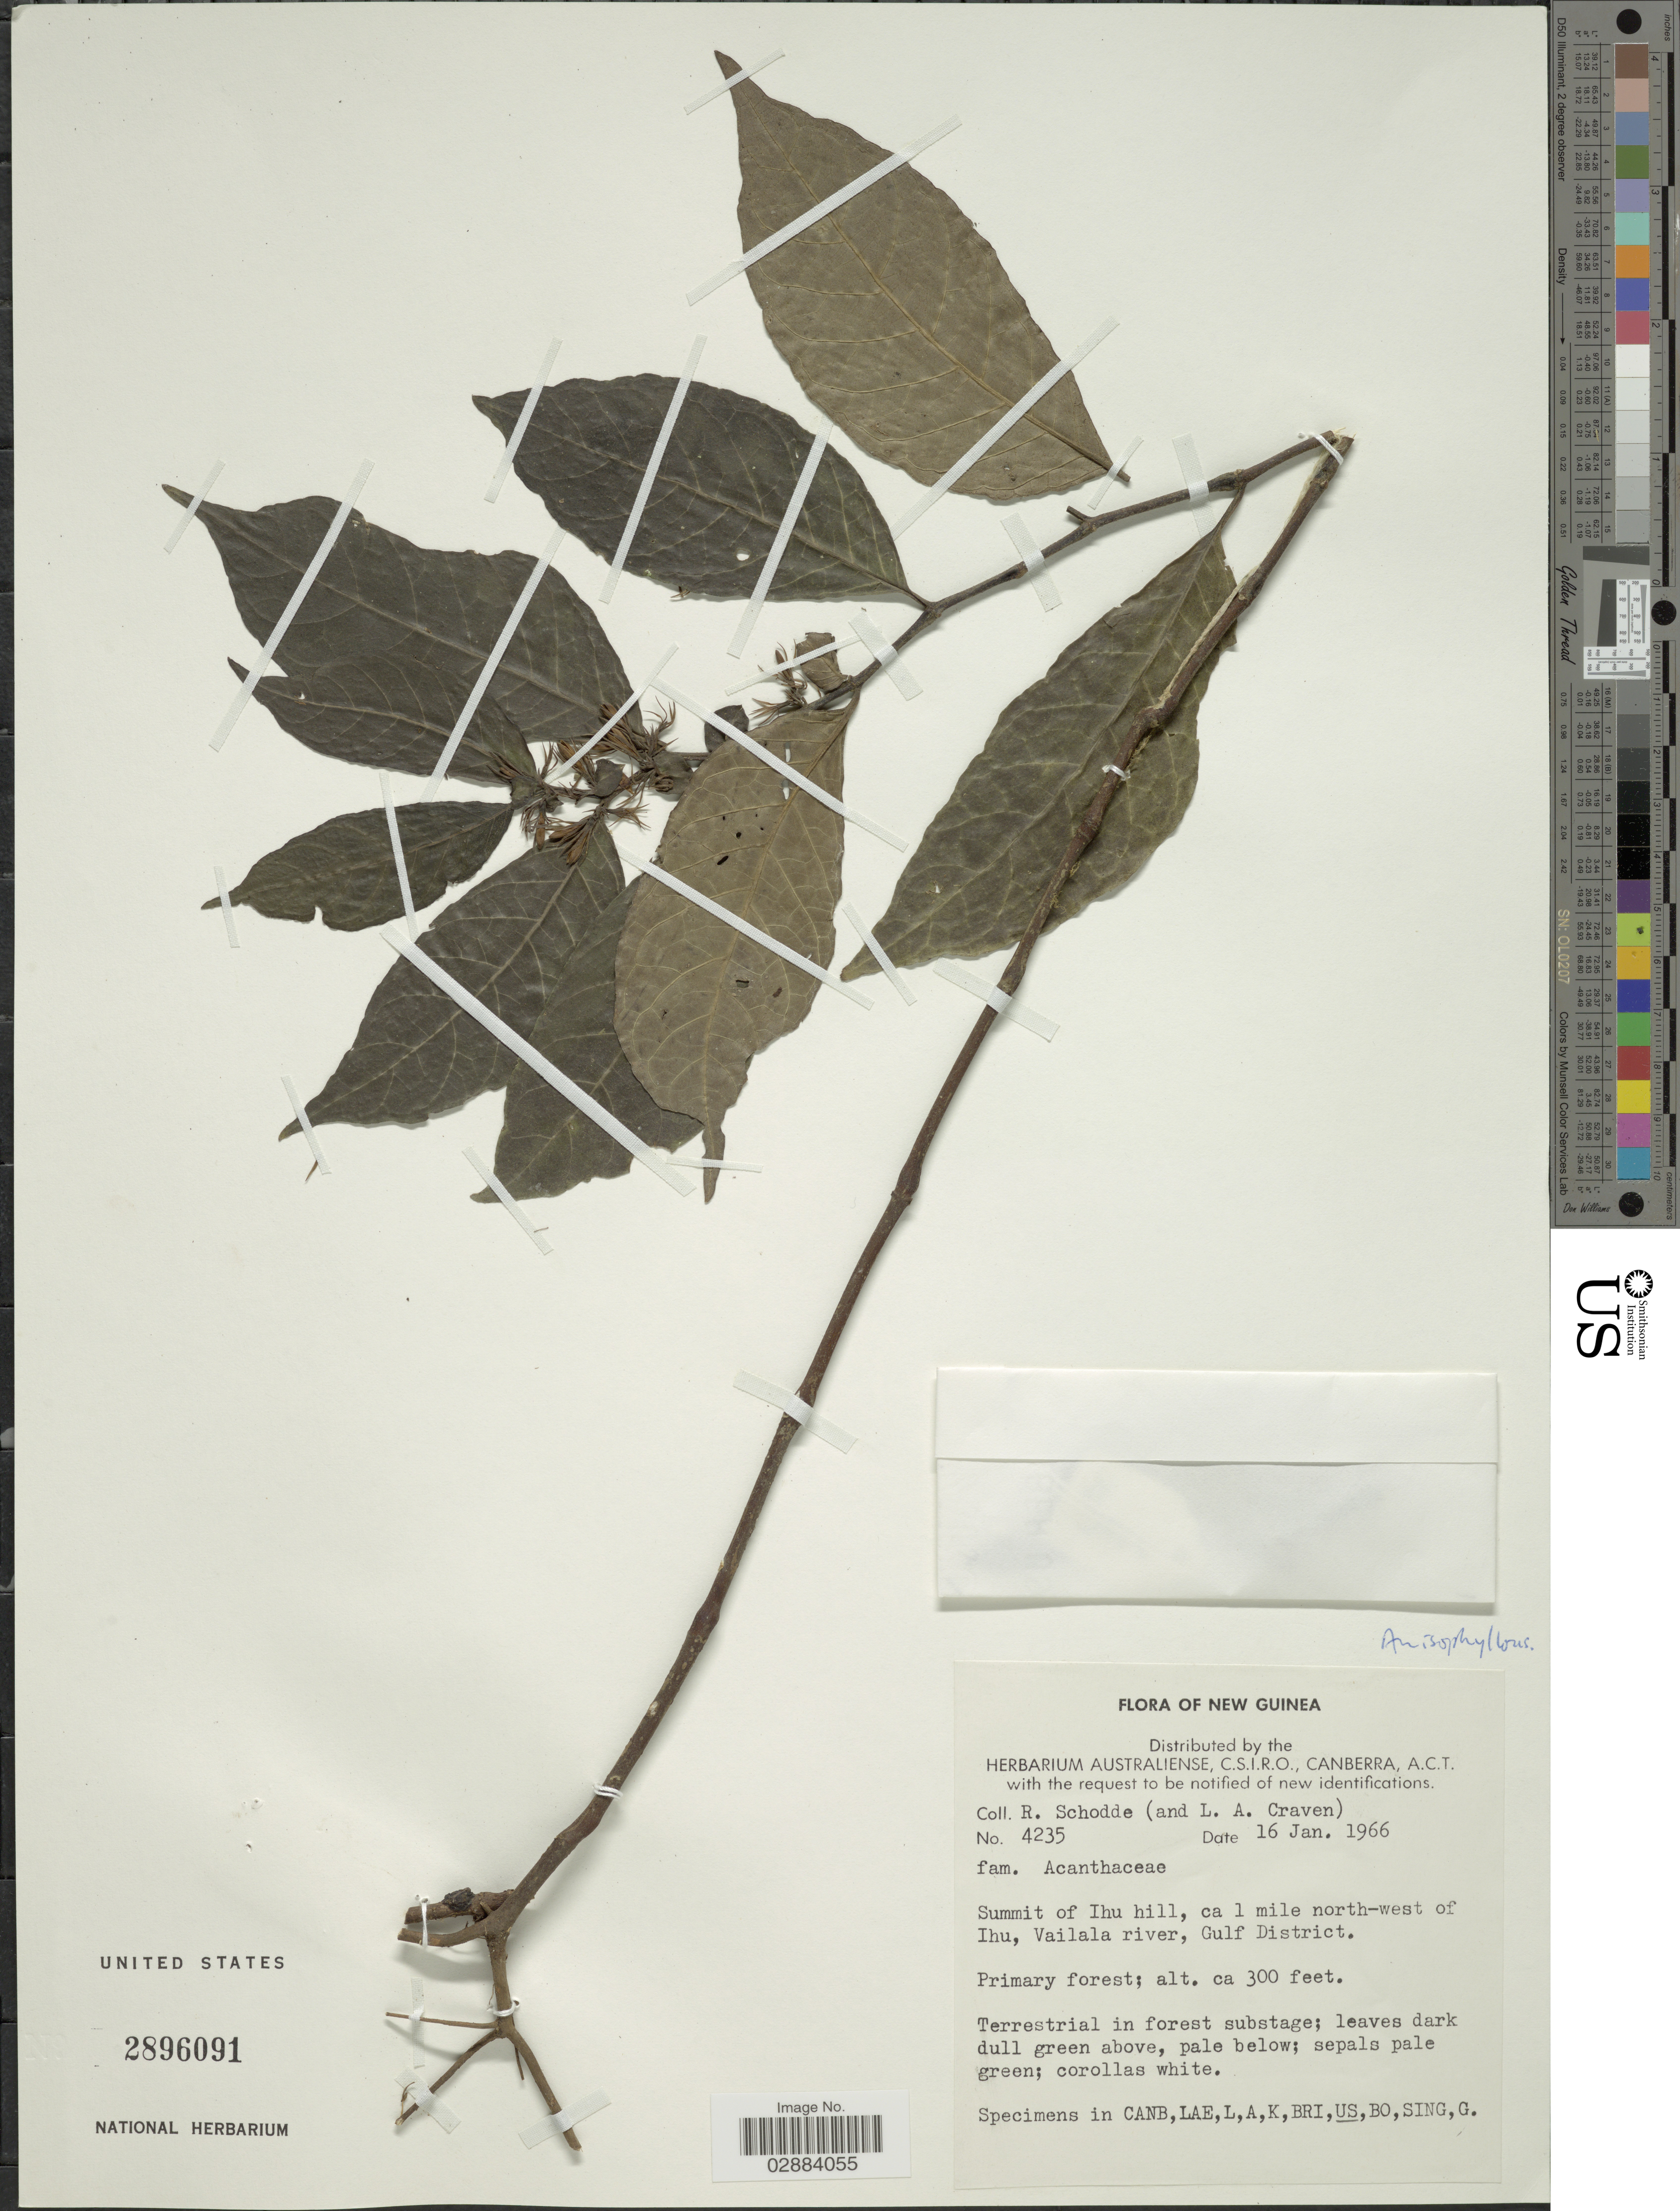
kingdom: Plantae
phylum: Tracheophyta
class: Magnoliopsida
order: Lamiales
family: Acanthaceae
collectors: R. Schodde & L. A. Craven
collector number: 4235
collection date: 1966-01-16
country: Papua New Guinea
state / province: Gulf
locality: New Guinea. Summit of Ihu hill, ca 1 mile north-west of Ihu, Vailala river, Gulf District.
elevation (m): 91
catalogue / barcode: US 2896091